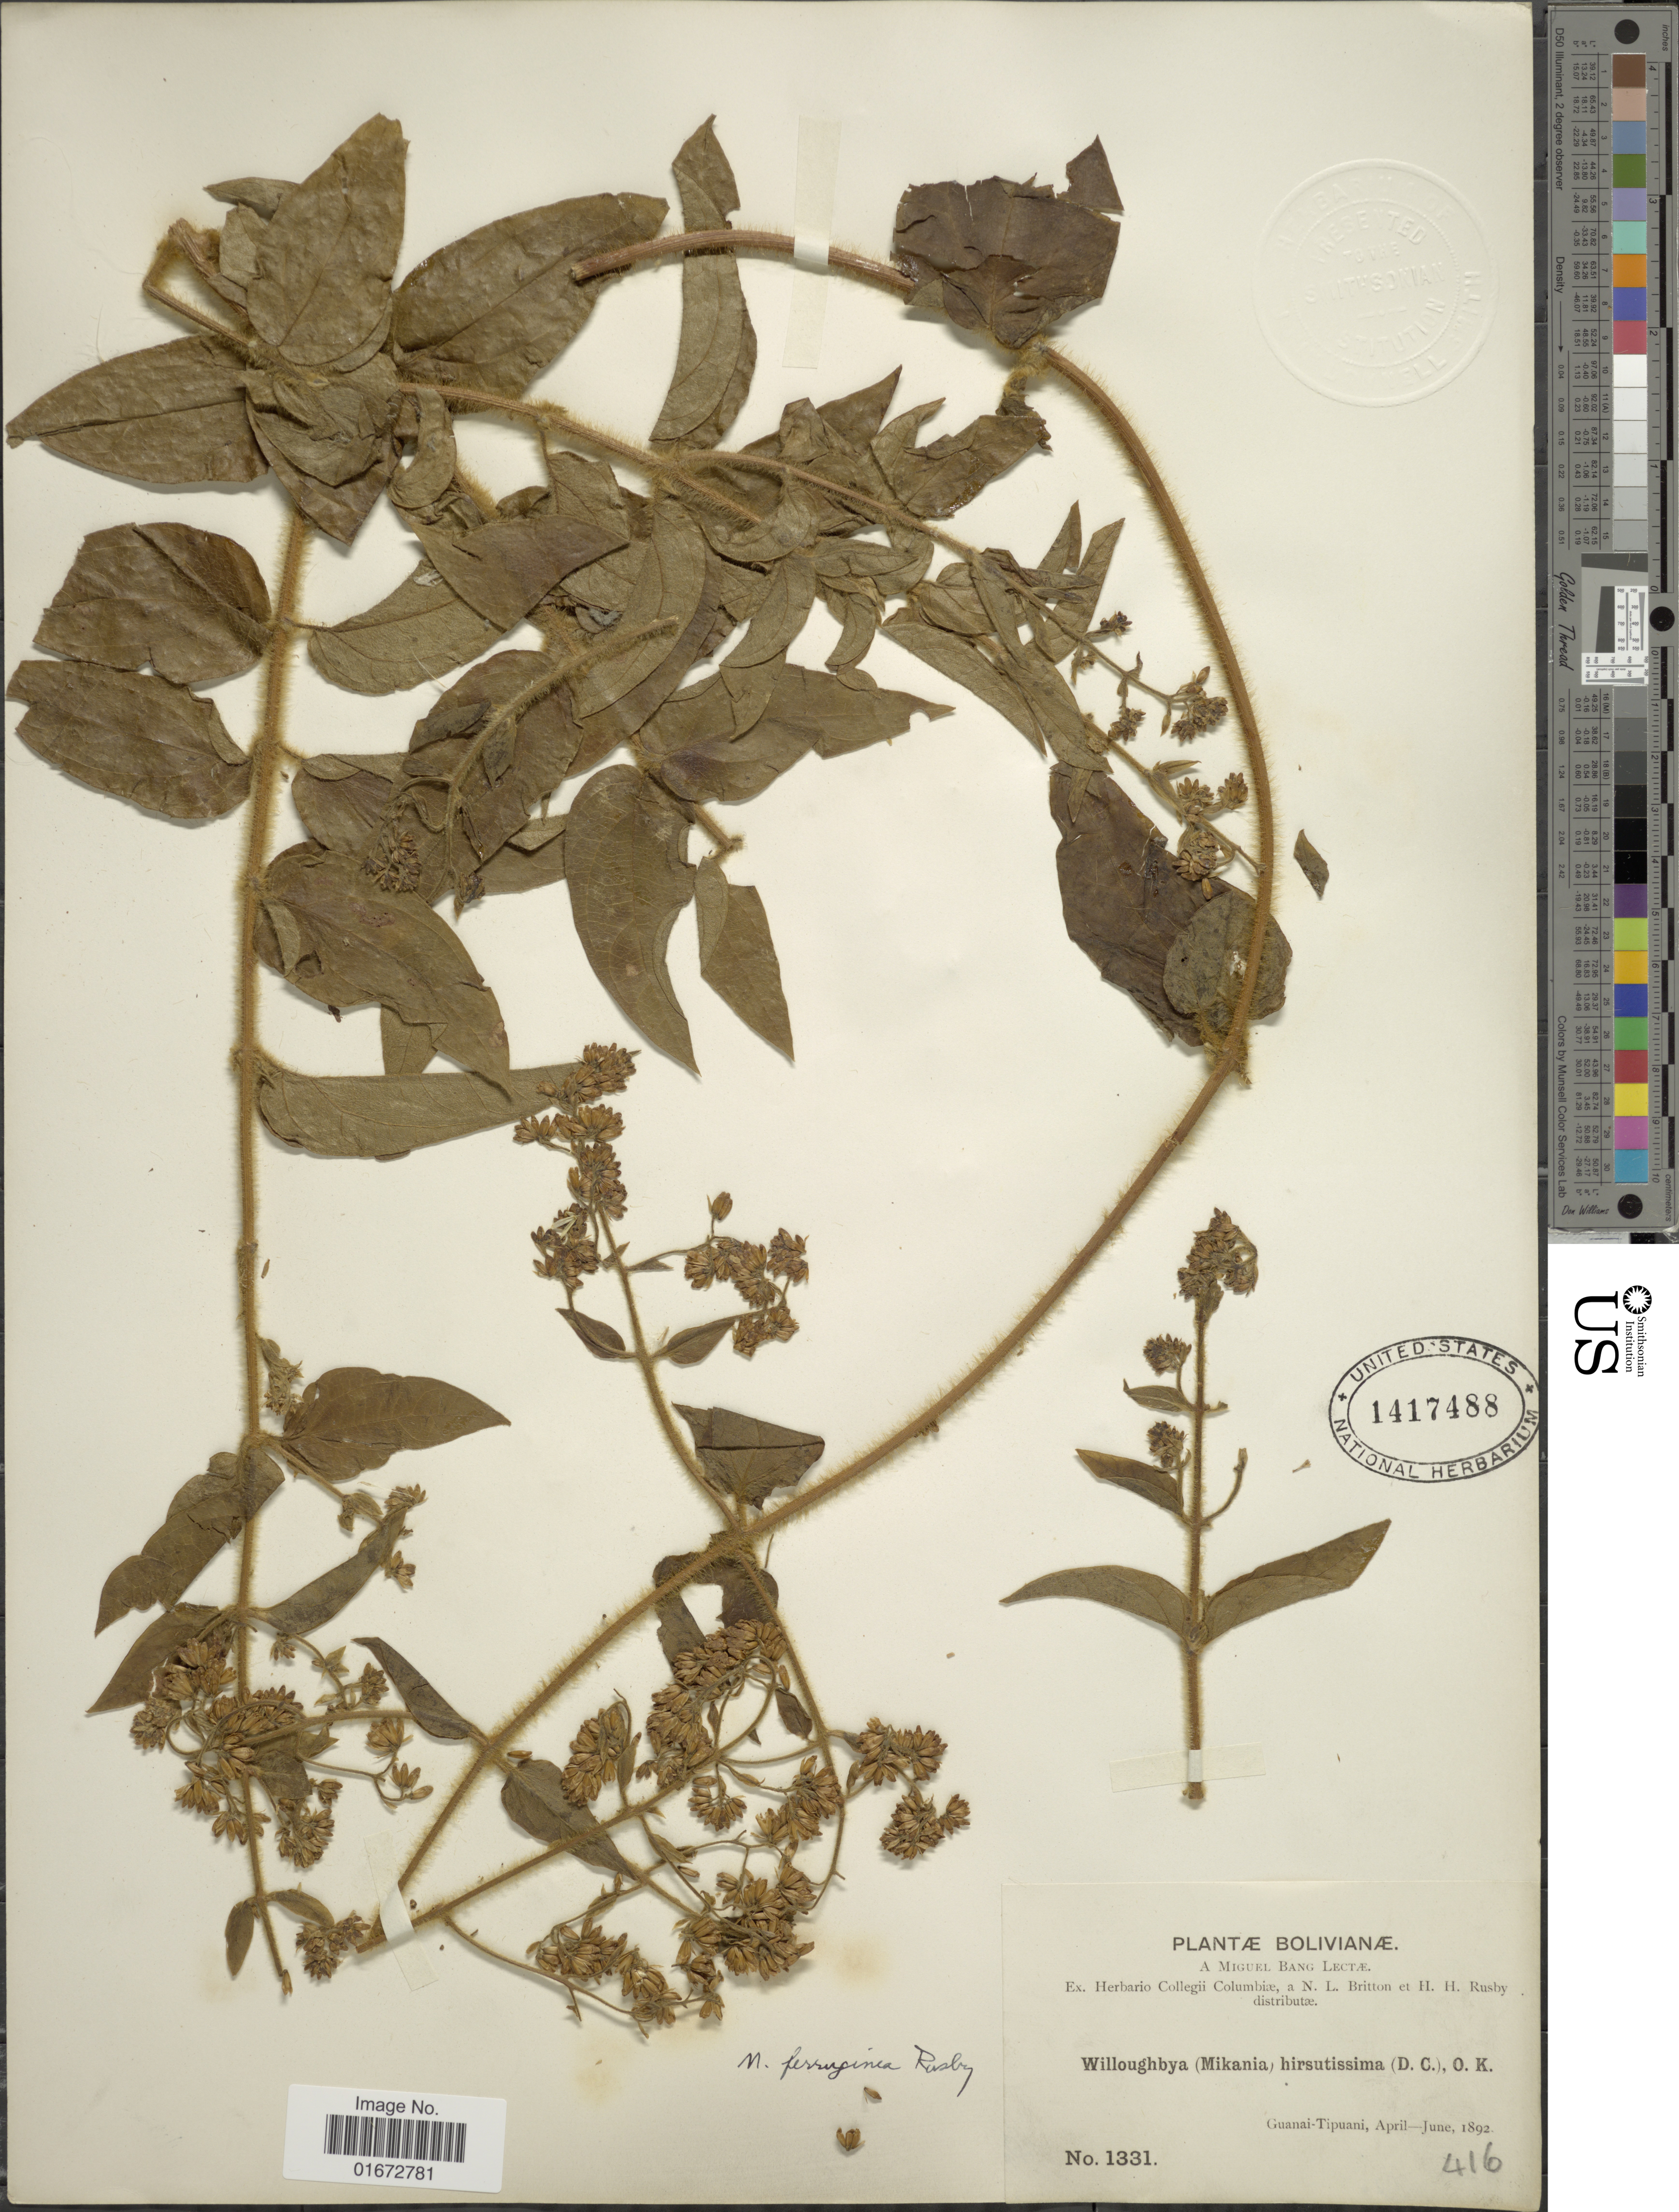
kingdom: Plantae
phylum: Tracheophyta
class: Magnoliopsida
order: Asterales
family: Asteraceae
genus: Mikania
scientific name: Mikania ferruginea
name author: (Rusby) Buchtien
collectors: M. Bang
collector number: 1331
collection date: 1892-04/1892-06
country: Bolivia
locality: Guanai-Tipuani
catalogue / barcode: US 1417488